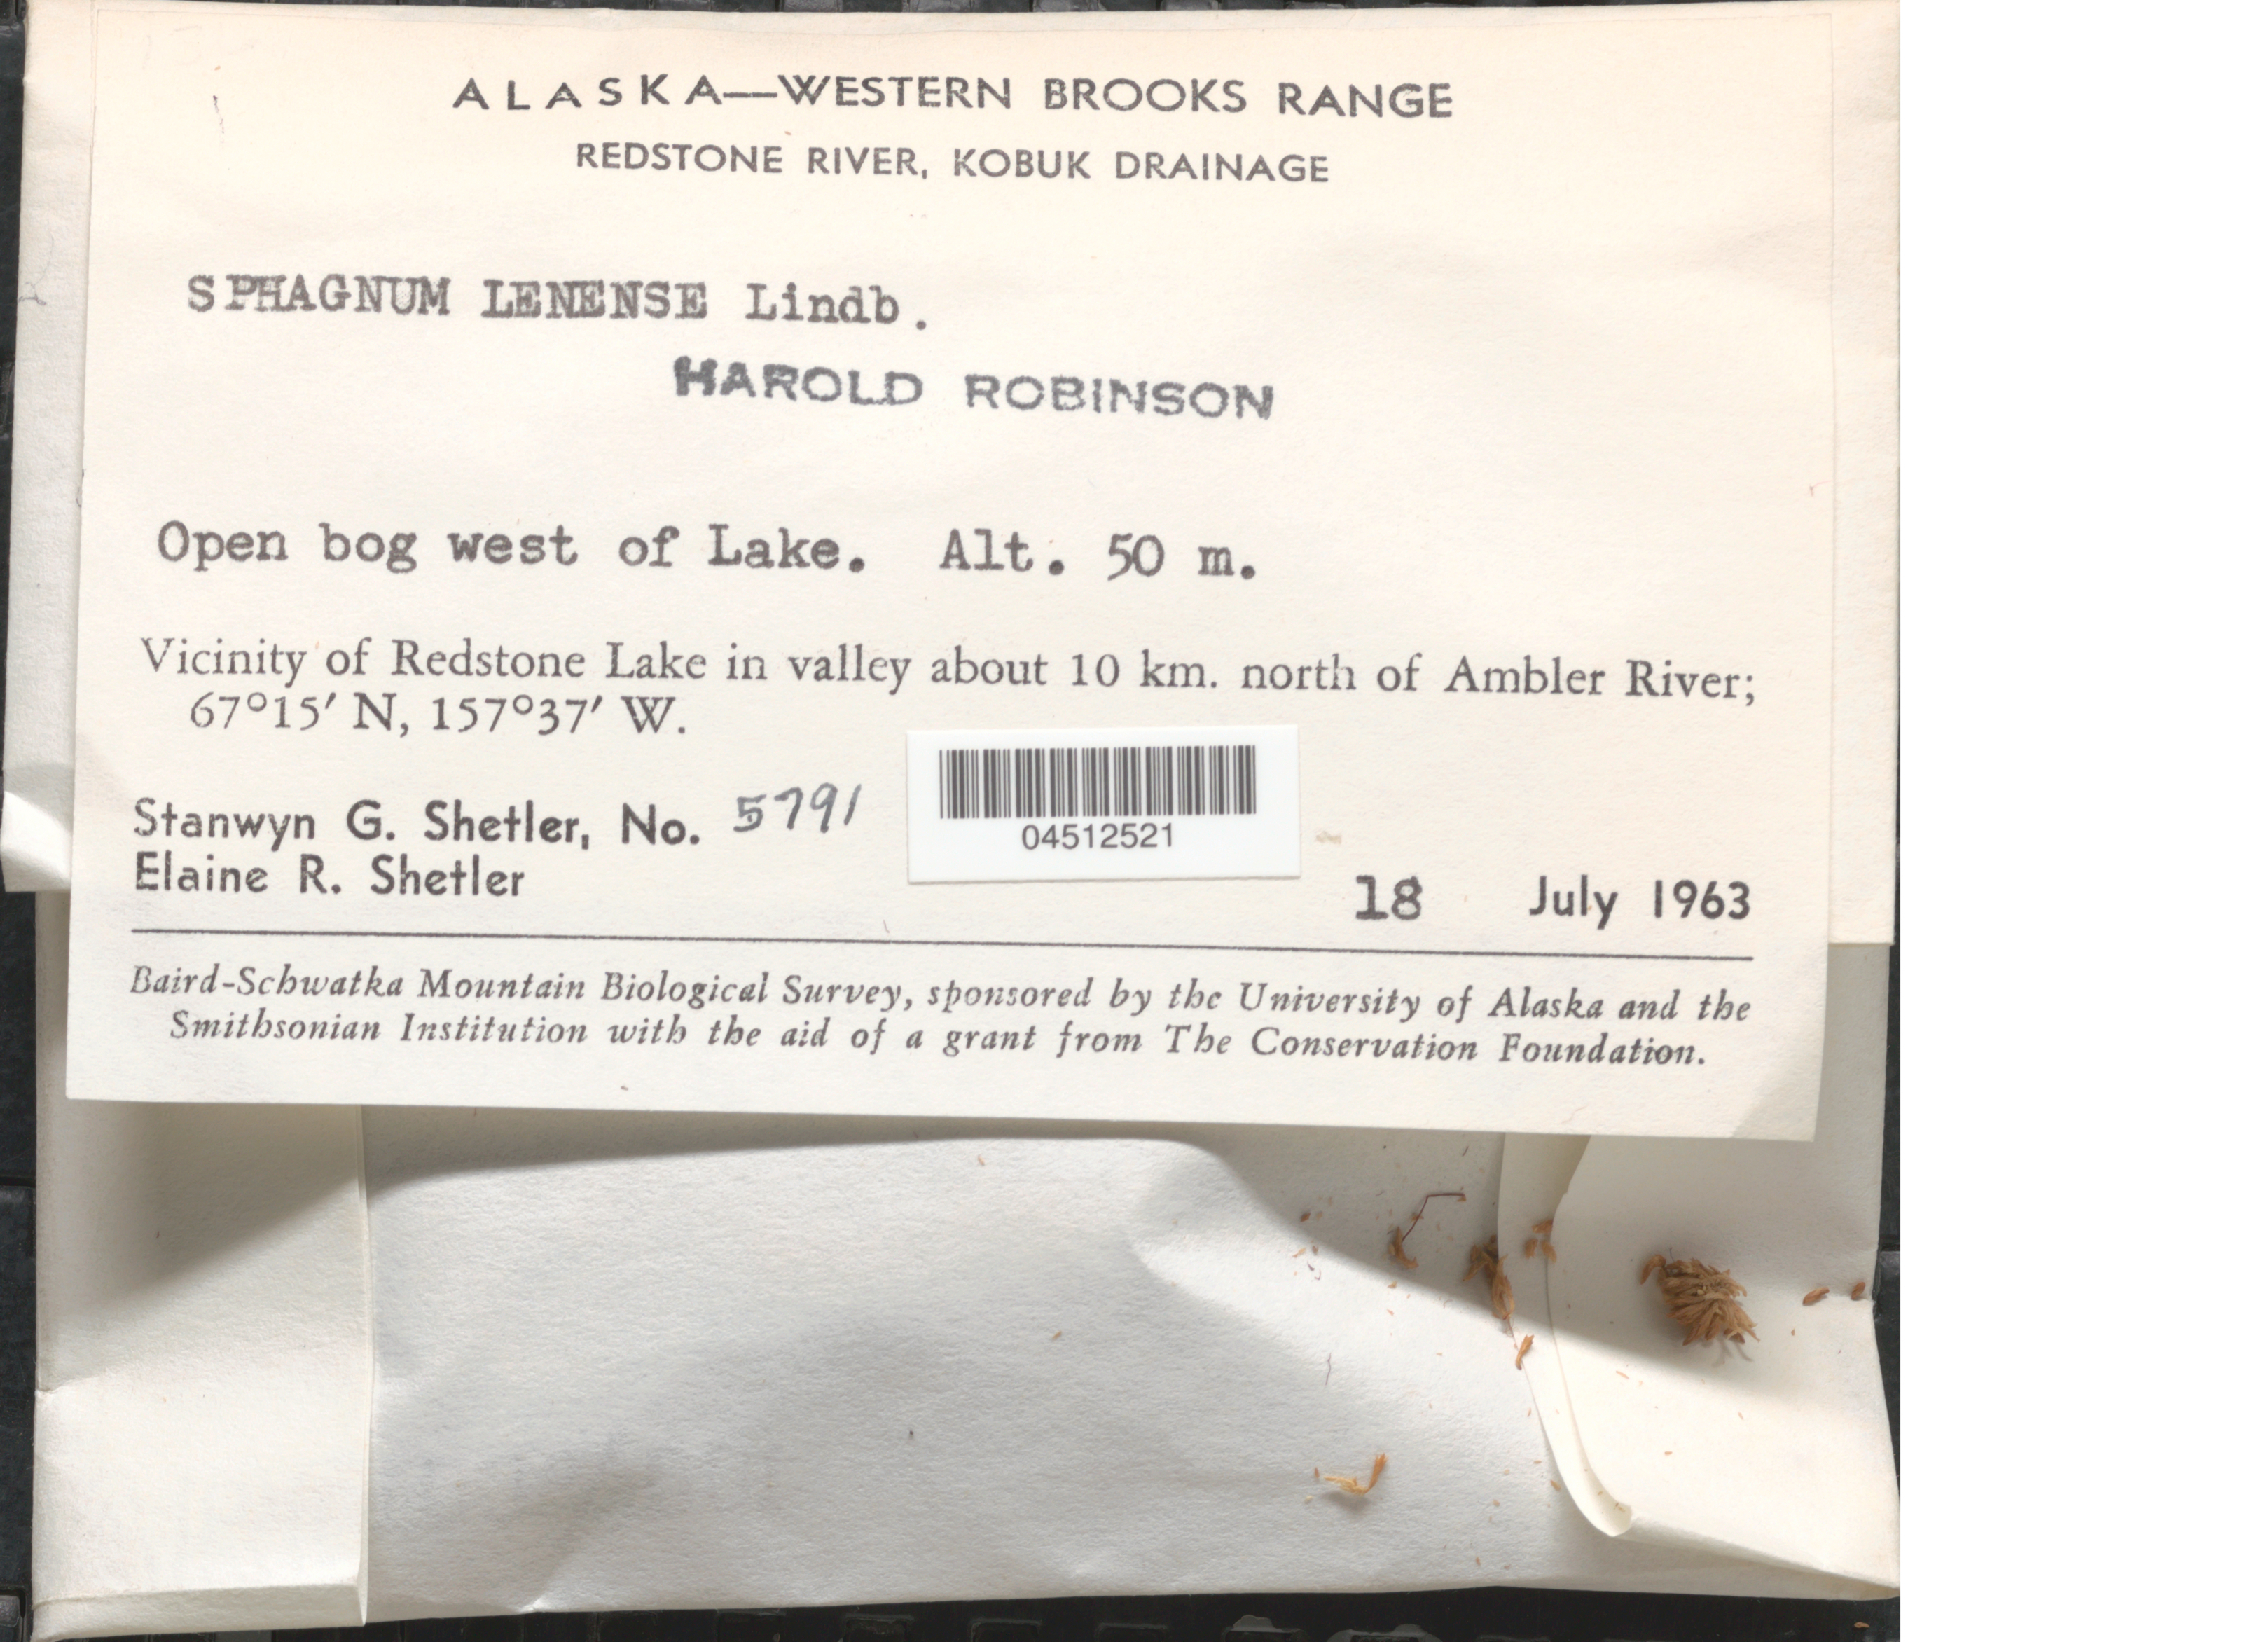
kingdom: Plantae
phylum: Bryophyta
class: Sphagnopsida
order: Sphagnales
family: Sphagnaceae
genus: Sphagnum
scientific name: Sphagnum lenense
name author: H. Lindb. ex L.I. Savicz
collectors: S. Shetler & E. R. Shetler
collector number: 5791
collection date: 1963-07-18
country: United States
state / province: Alaska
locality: Western Brooks Range. Redstone River, Kobuk Drainage. Open bog west of Lake. Vicinity of Redstone Lake in valley about 10 km. north of Ambler River. Baird-Schwatka Mountain Biological Survey.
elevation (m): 50